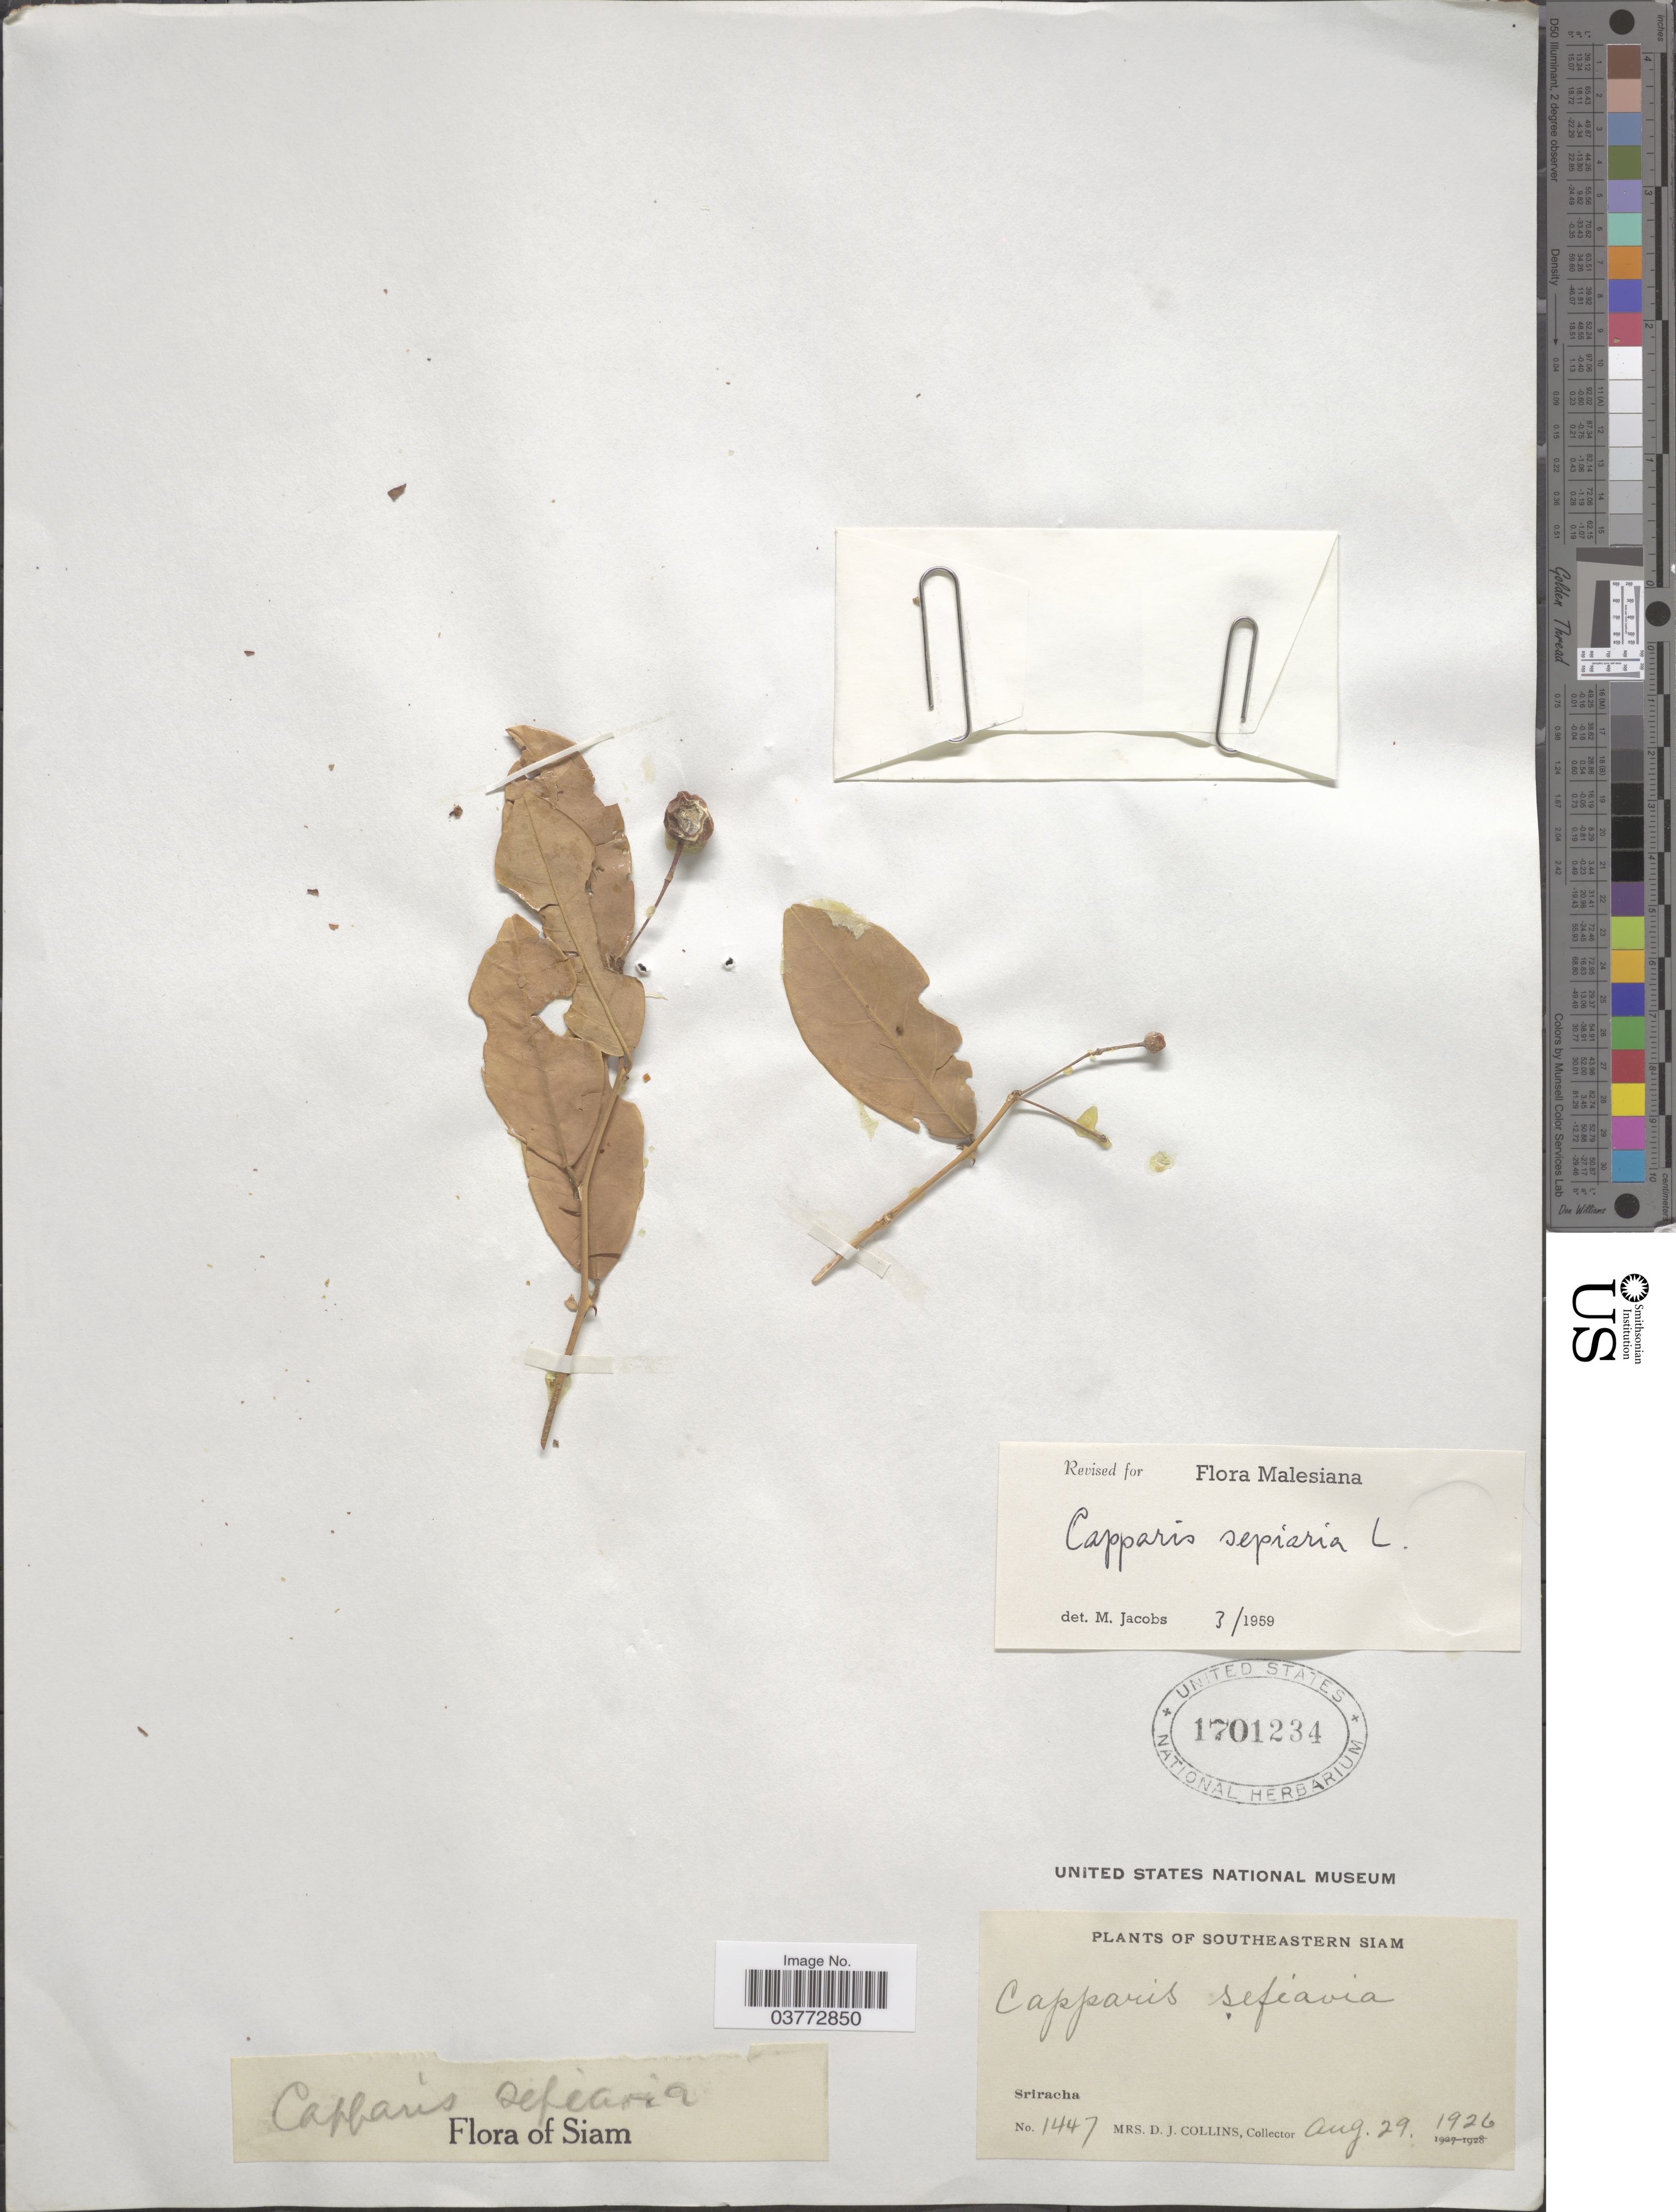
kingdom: Plantae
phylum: Tracheophyta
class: Magnoliopsida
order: Brassicales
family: Capparaceae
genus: Capparis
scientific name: Capparis sepiaria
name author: L.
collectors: Mrs. D. J. Collins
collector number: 1447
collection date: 1926-08-29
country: Thailand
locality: Southeastern Siam. Sriracha.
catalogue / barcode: US 1701234